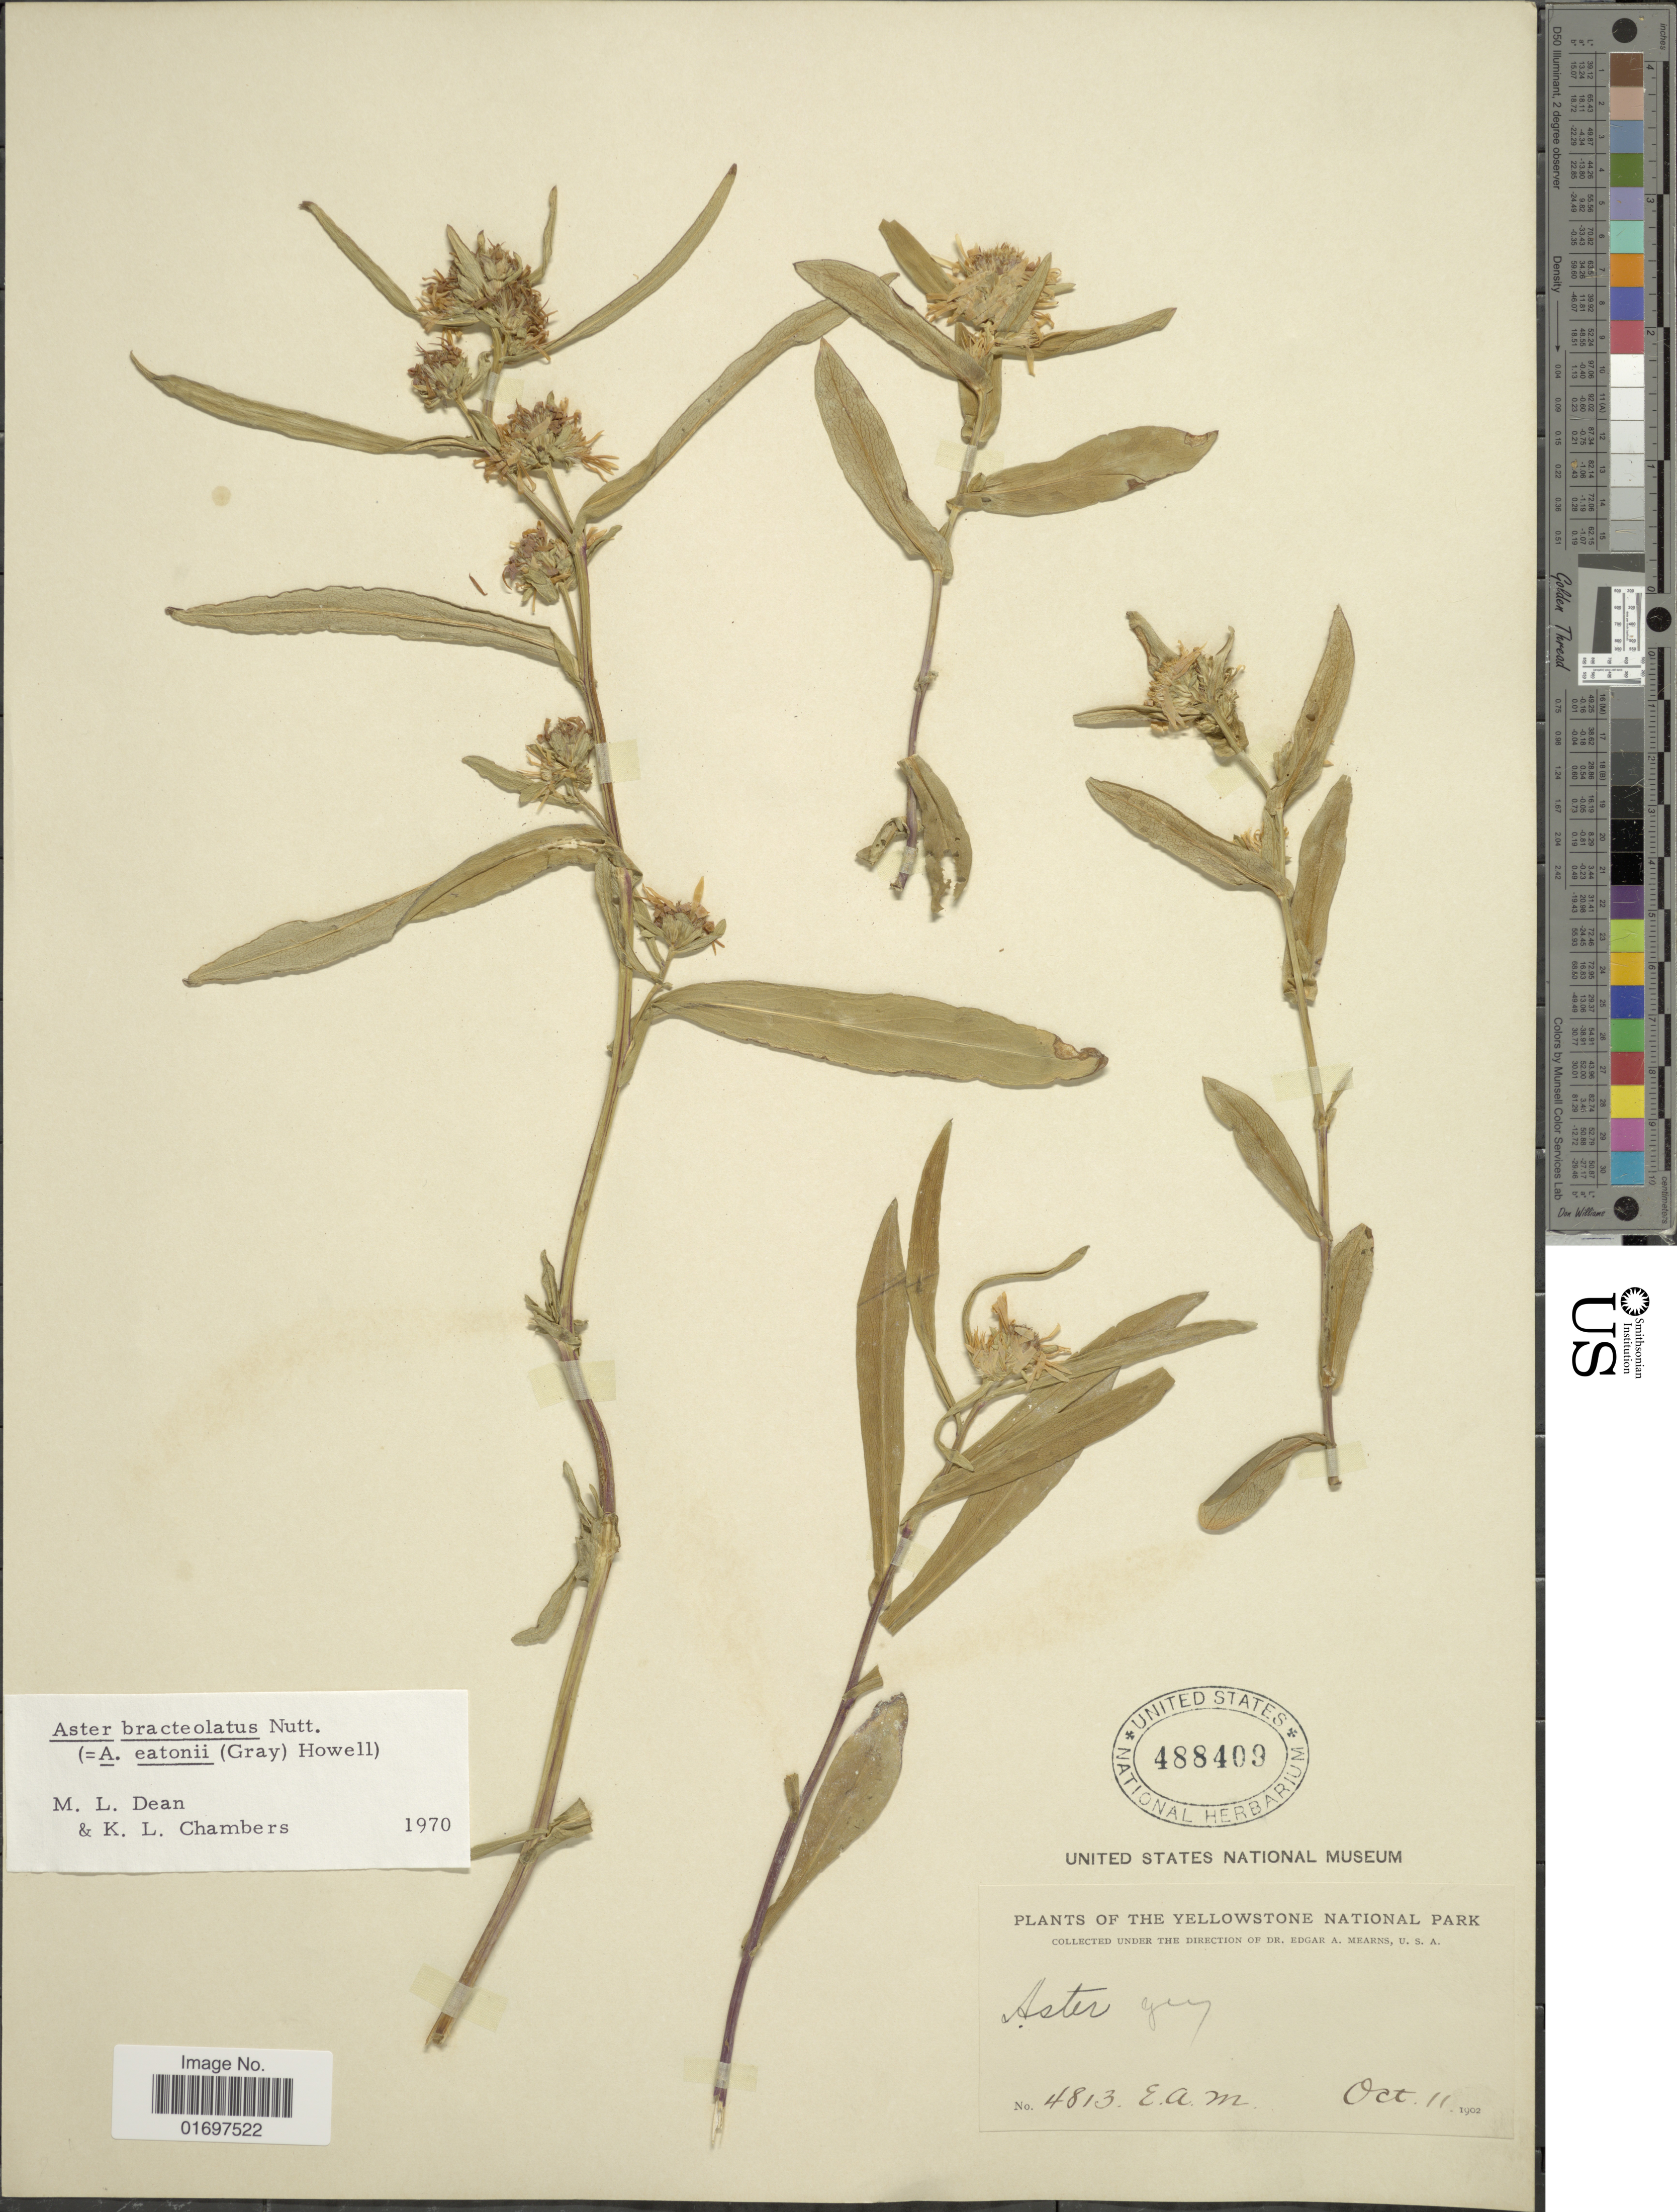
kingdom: Plantae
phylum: Tracheophyta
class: Magnoliopsida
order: Asterales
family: Asteraceae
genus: Symphyotrichum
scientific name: Symphyotrichum bracteolatum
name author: (Nutt.) G.L. Nesom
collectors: E. A. Mearns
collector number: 4813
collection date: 1902-10-11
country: United States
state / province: Wyoming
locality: Yellowstone National Park.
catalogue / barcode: US 488409